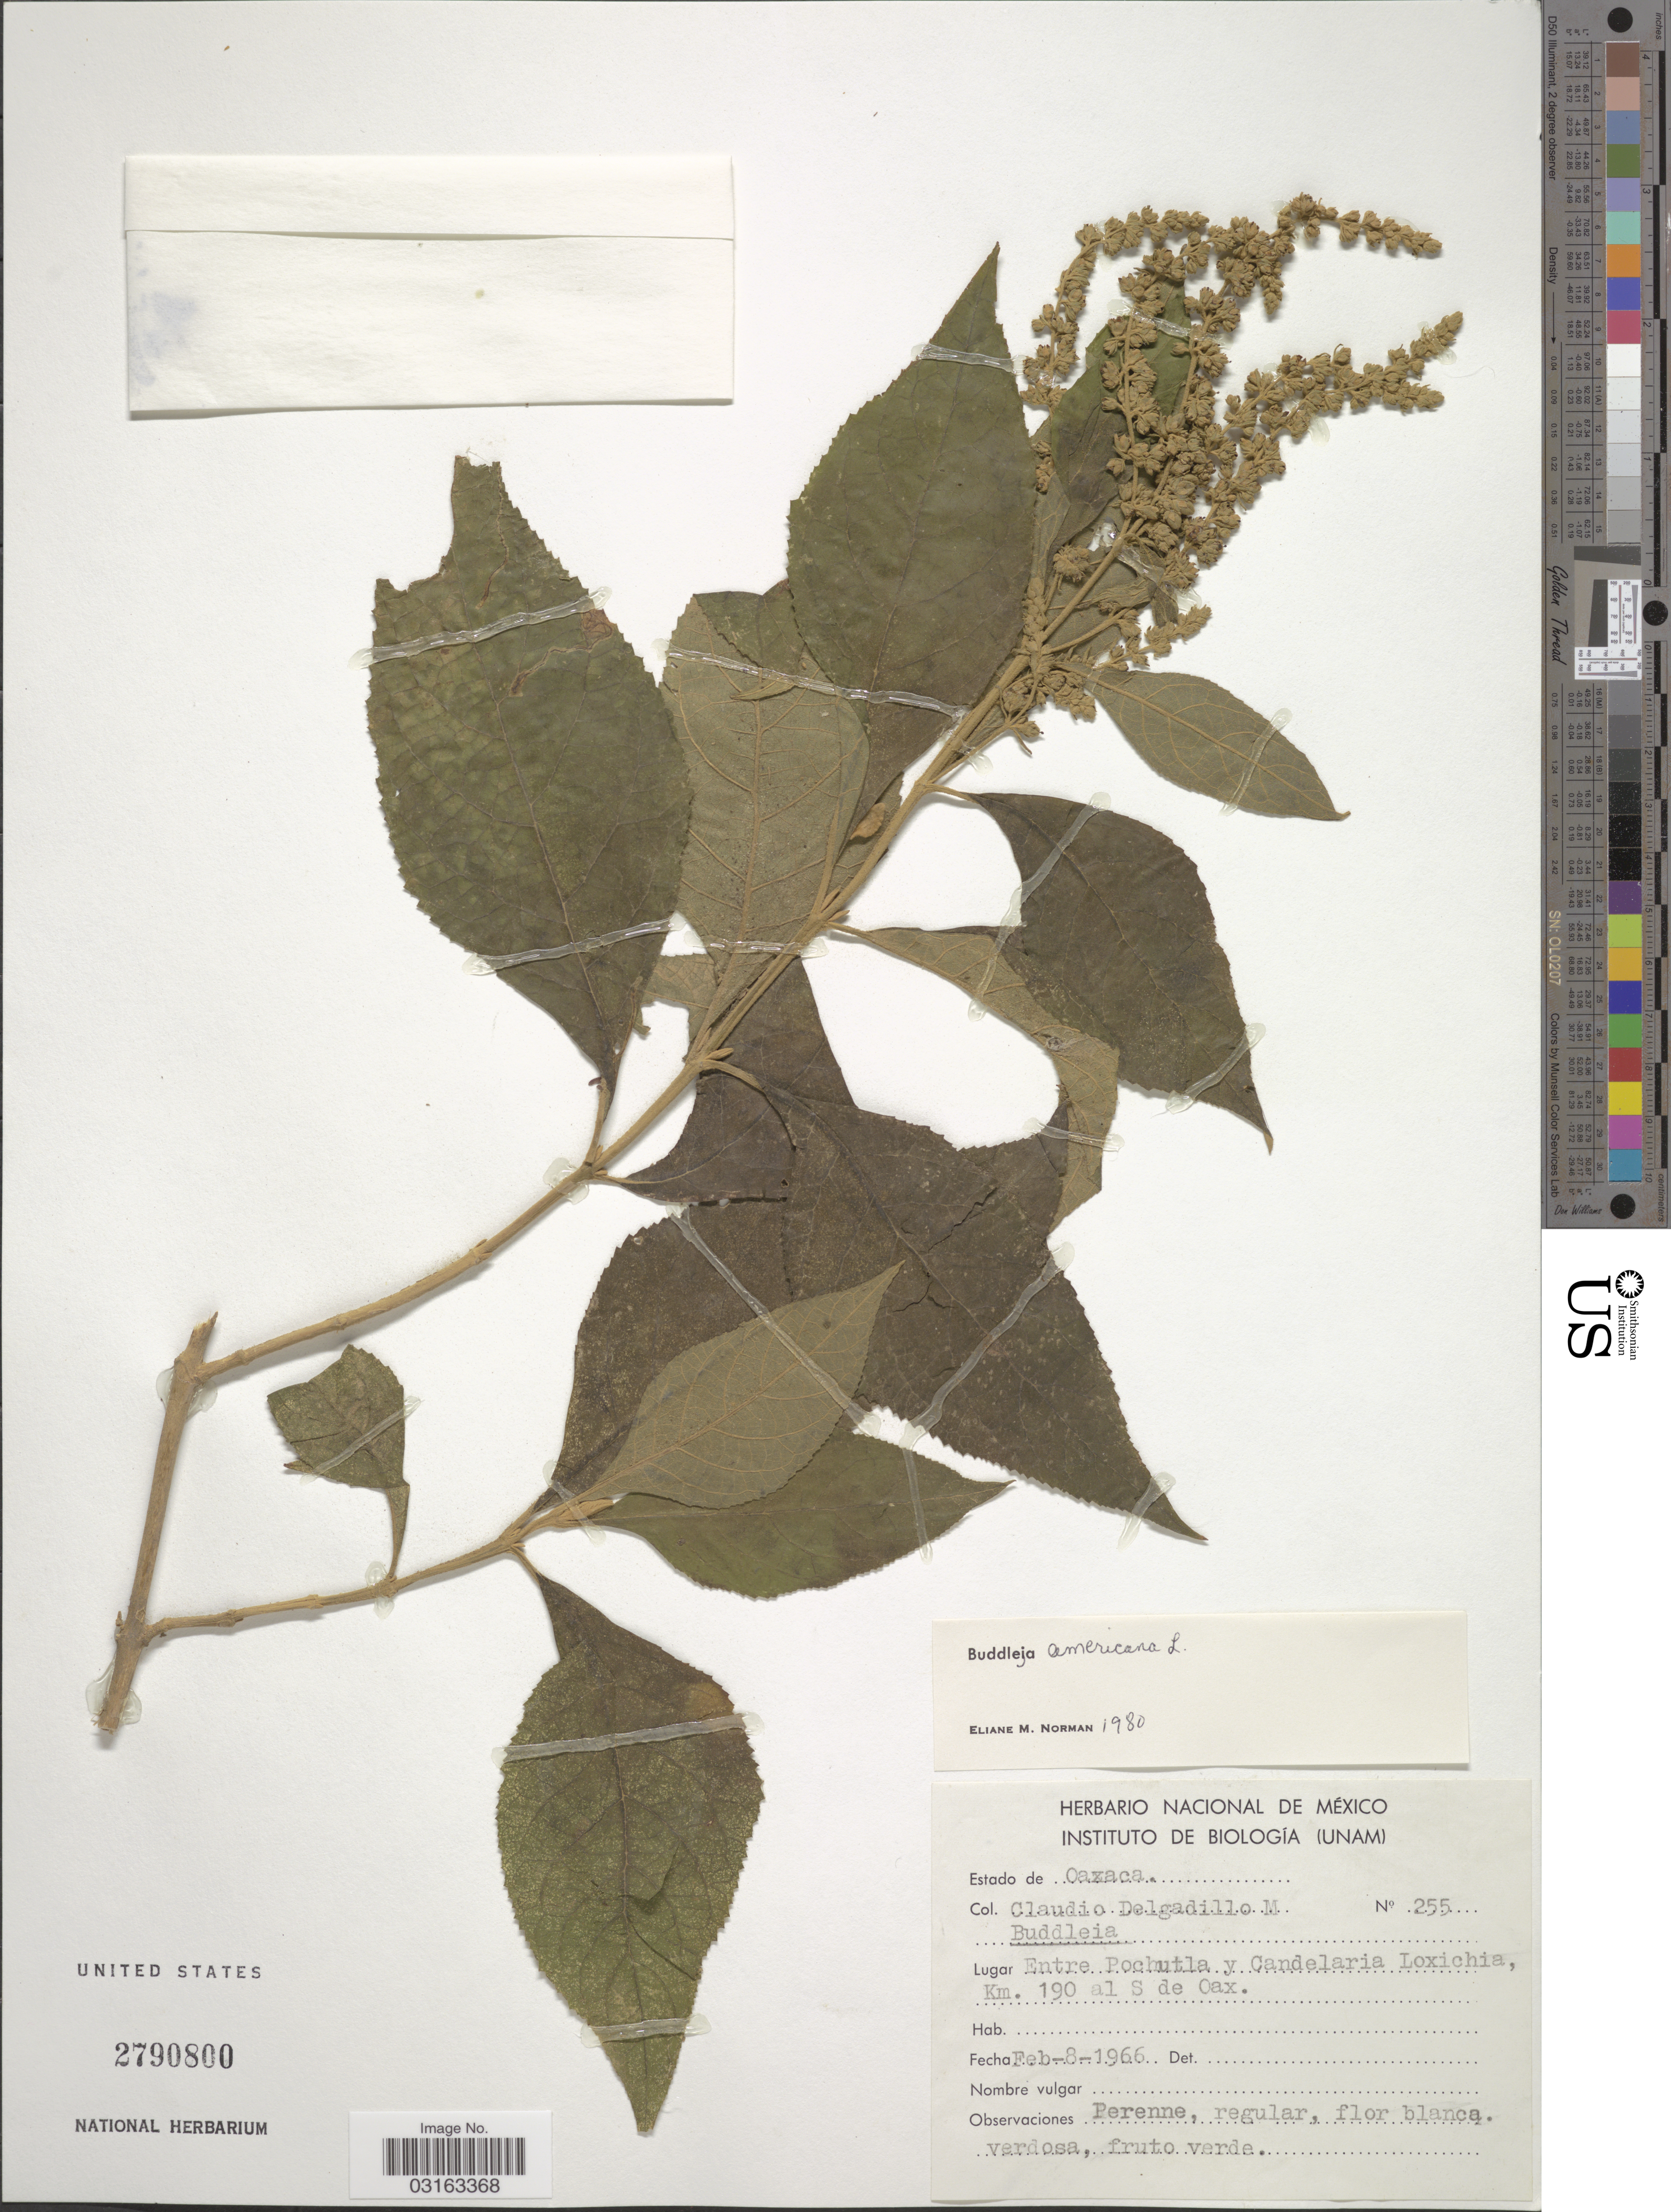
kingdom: Plantae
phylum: Tracheophyta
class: Magnoliopsida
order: Lamiales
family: Scrophulariaceae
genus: Buddleja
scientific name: Buddleja americana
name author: L.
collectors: C. Delgadillo-m.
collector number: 255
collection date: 1966-02-08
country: Mexico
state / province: Oaxaca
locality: Entre Pochutla y Candelaria Loxichia, Km. 190 al S de Oax.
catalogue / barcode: US 2790800